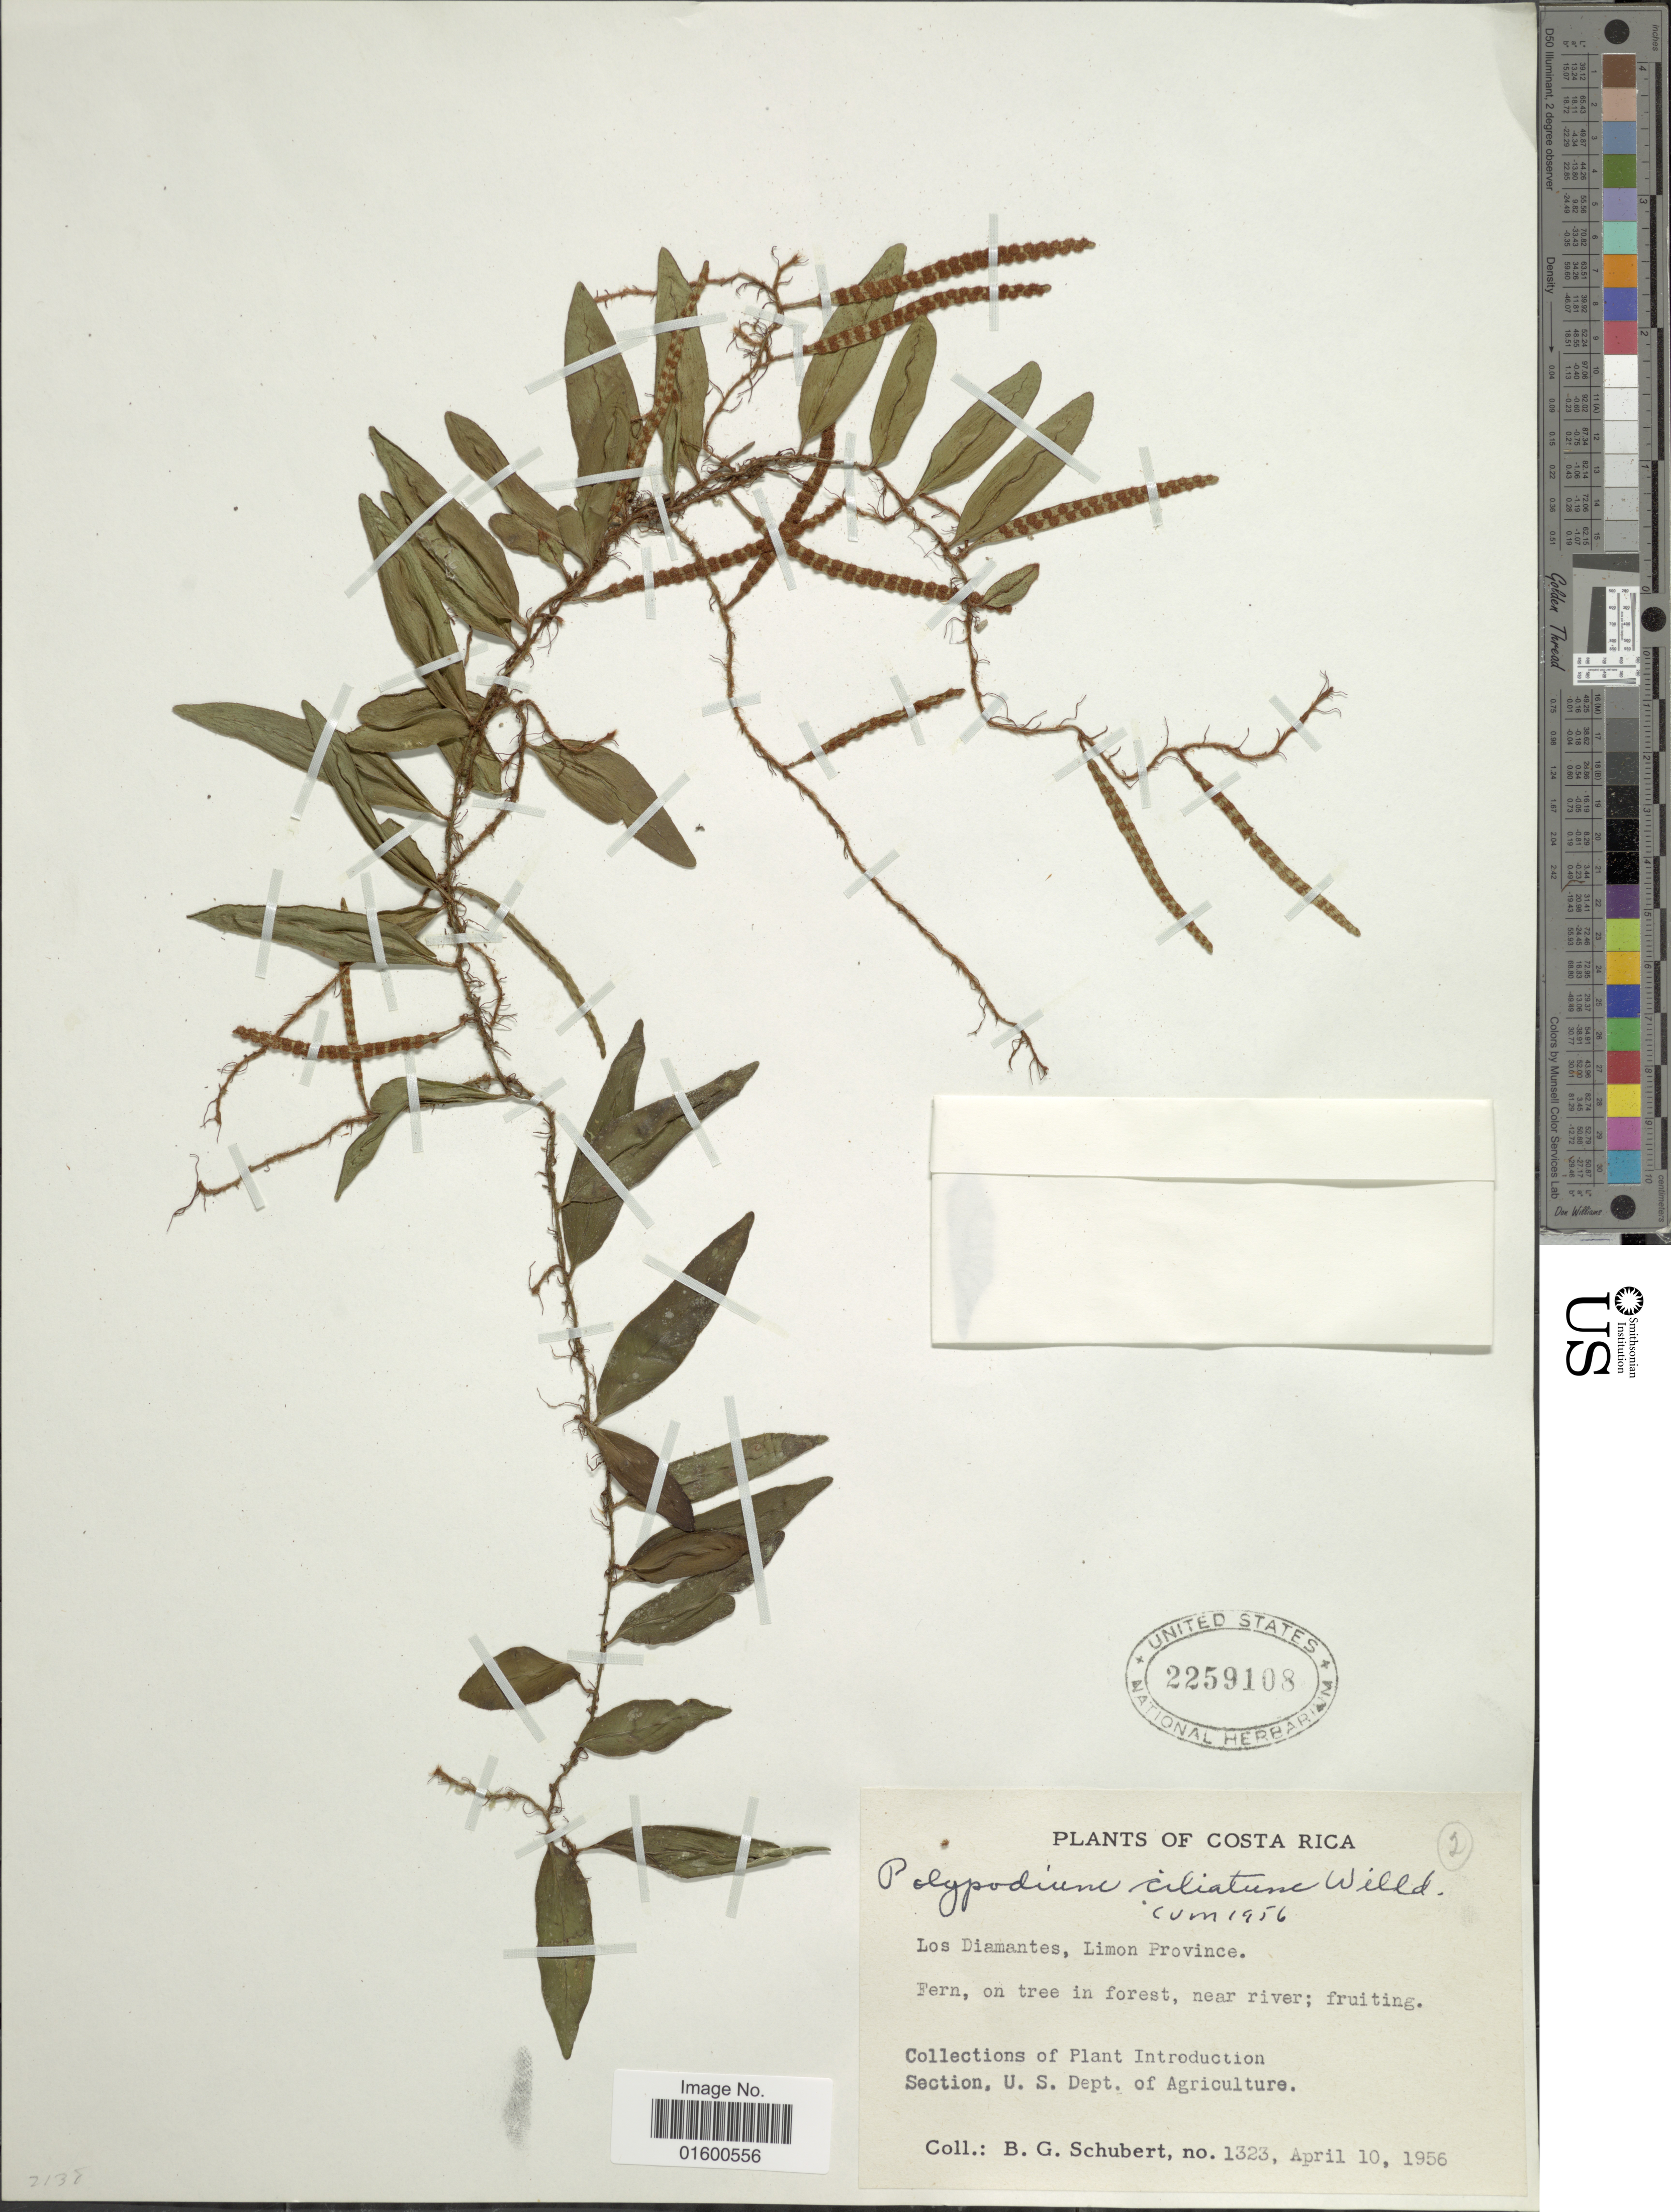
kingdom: Plantae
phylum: Tracheophyta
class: Polypodiopsida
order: Polypodiales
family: Polypodiaceae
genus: Microgramma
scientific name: Microgramma reptans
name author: (Cav.) A.R. Sm.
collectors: B. Schubert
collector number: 1323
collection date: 1956-04-10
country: Costa Rica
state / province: Limón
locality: Los Diamantes, Limon Province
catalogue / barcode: US 2259108